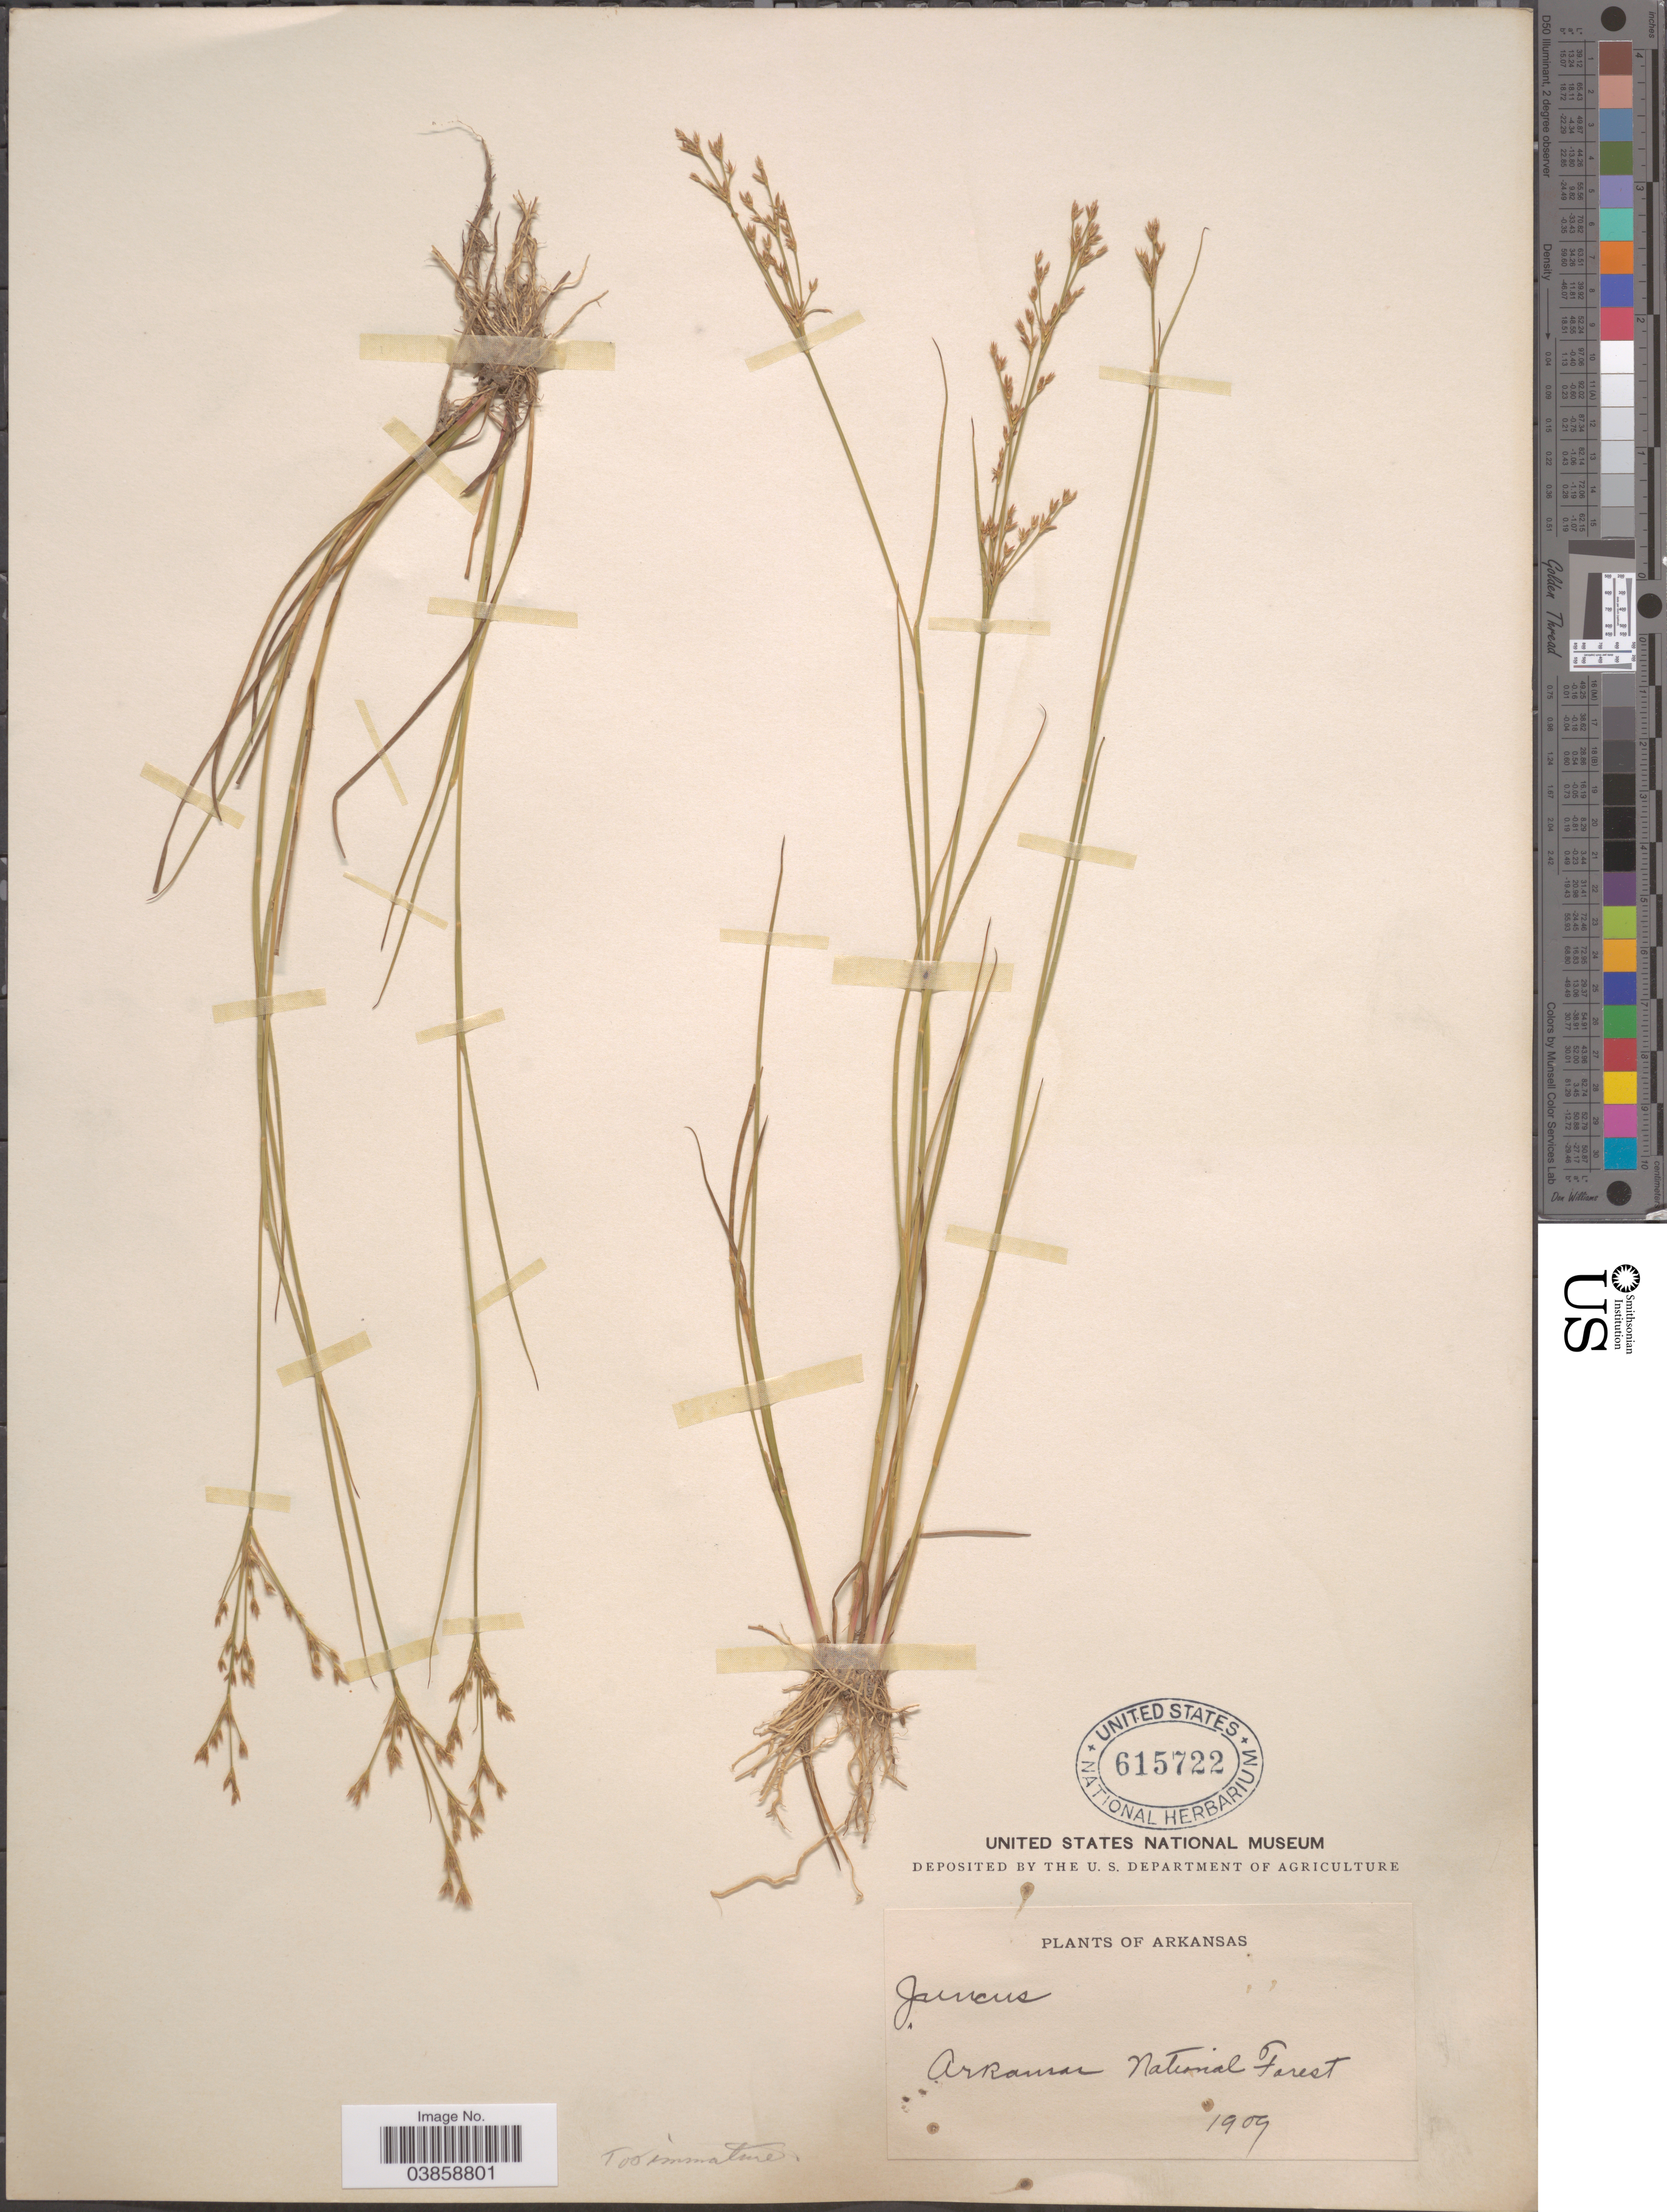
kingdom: Plantae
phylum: Tracheophyta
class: Liliopsida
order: Poales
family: Juncaceae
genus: Juncus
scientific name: Juncus sp.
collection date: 1909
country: United States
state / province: Arkansas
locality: Arkansas National Forest.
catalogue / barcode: US 615722